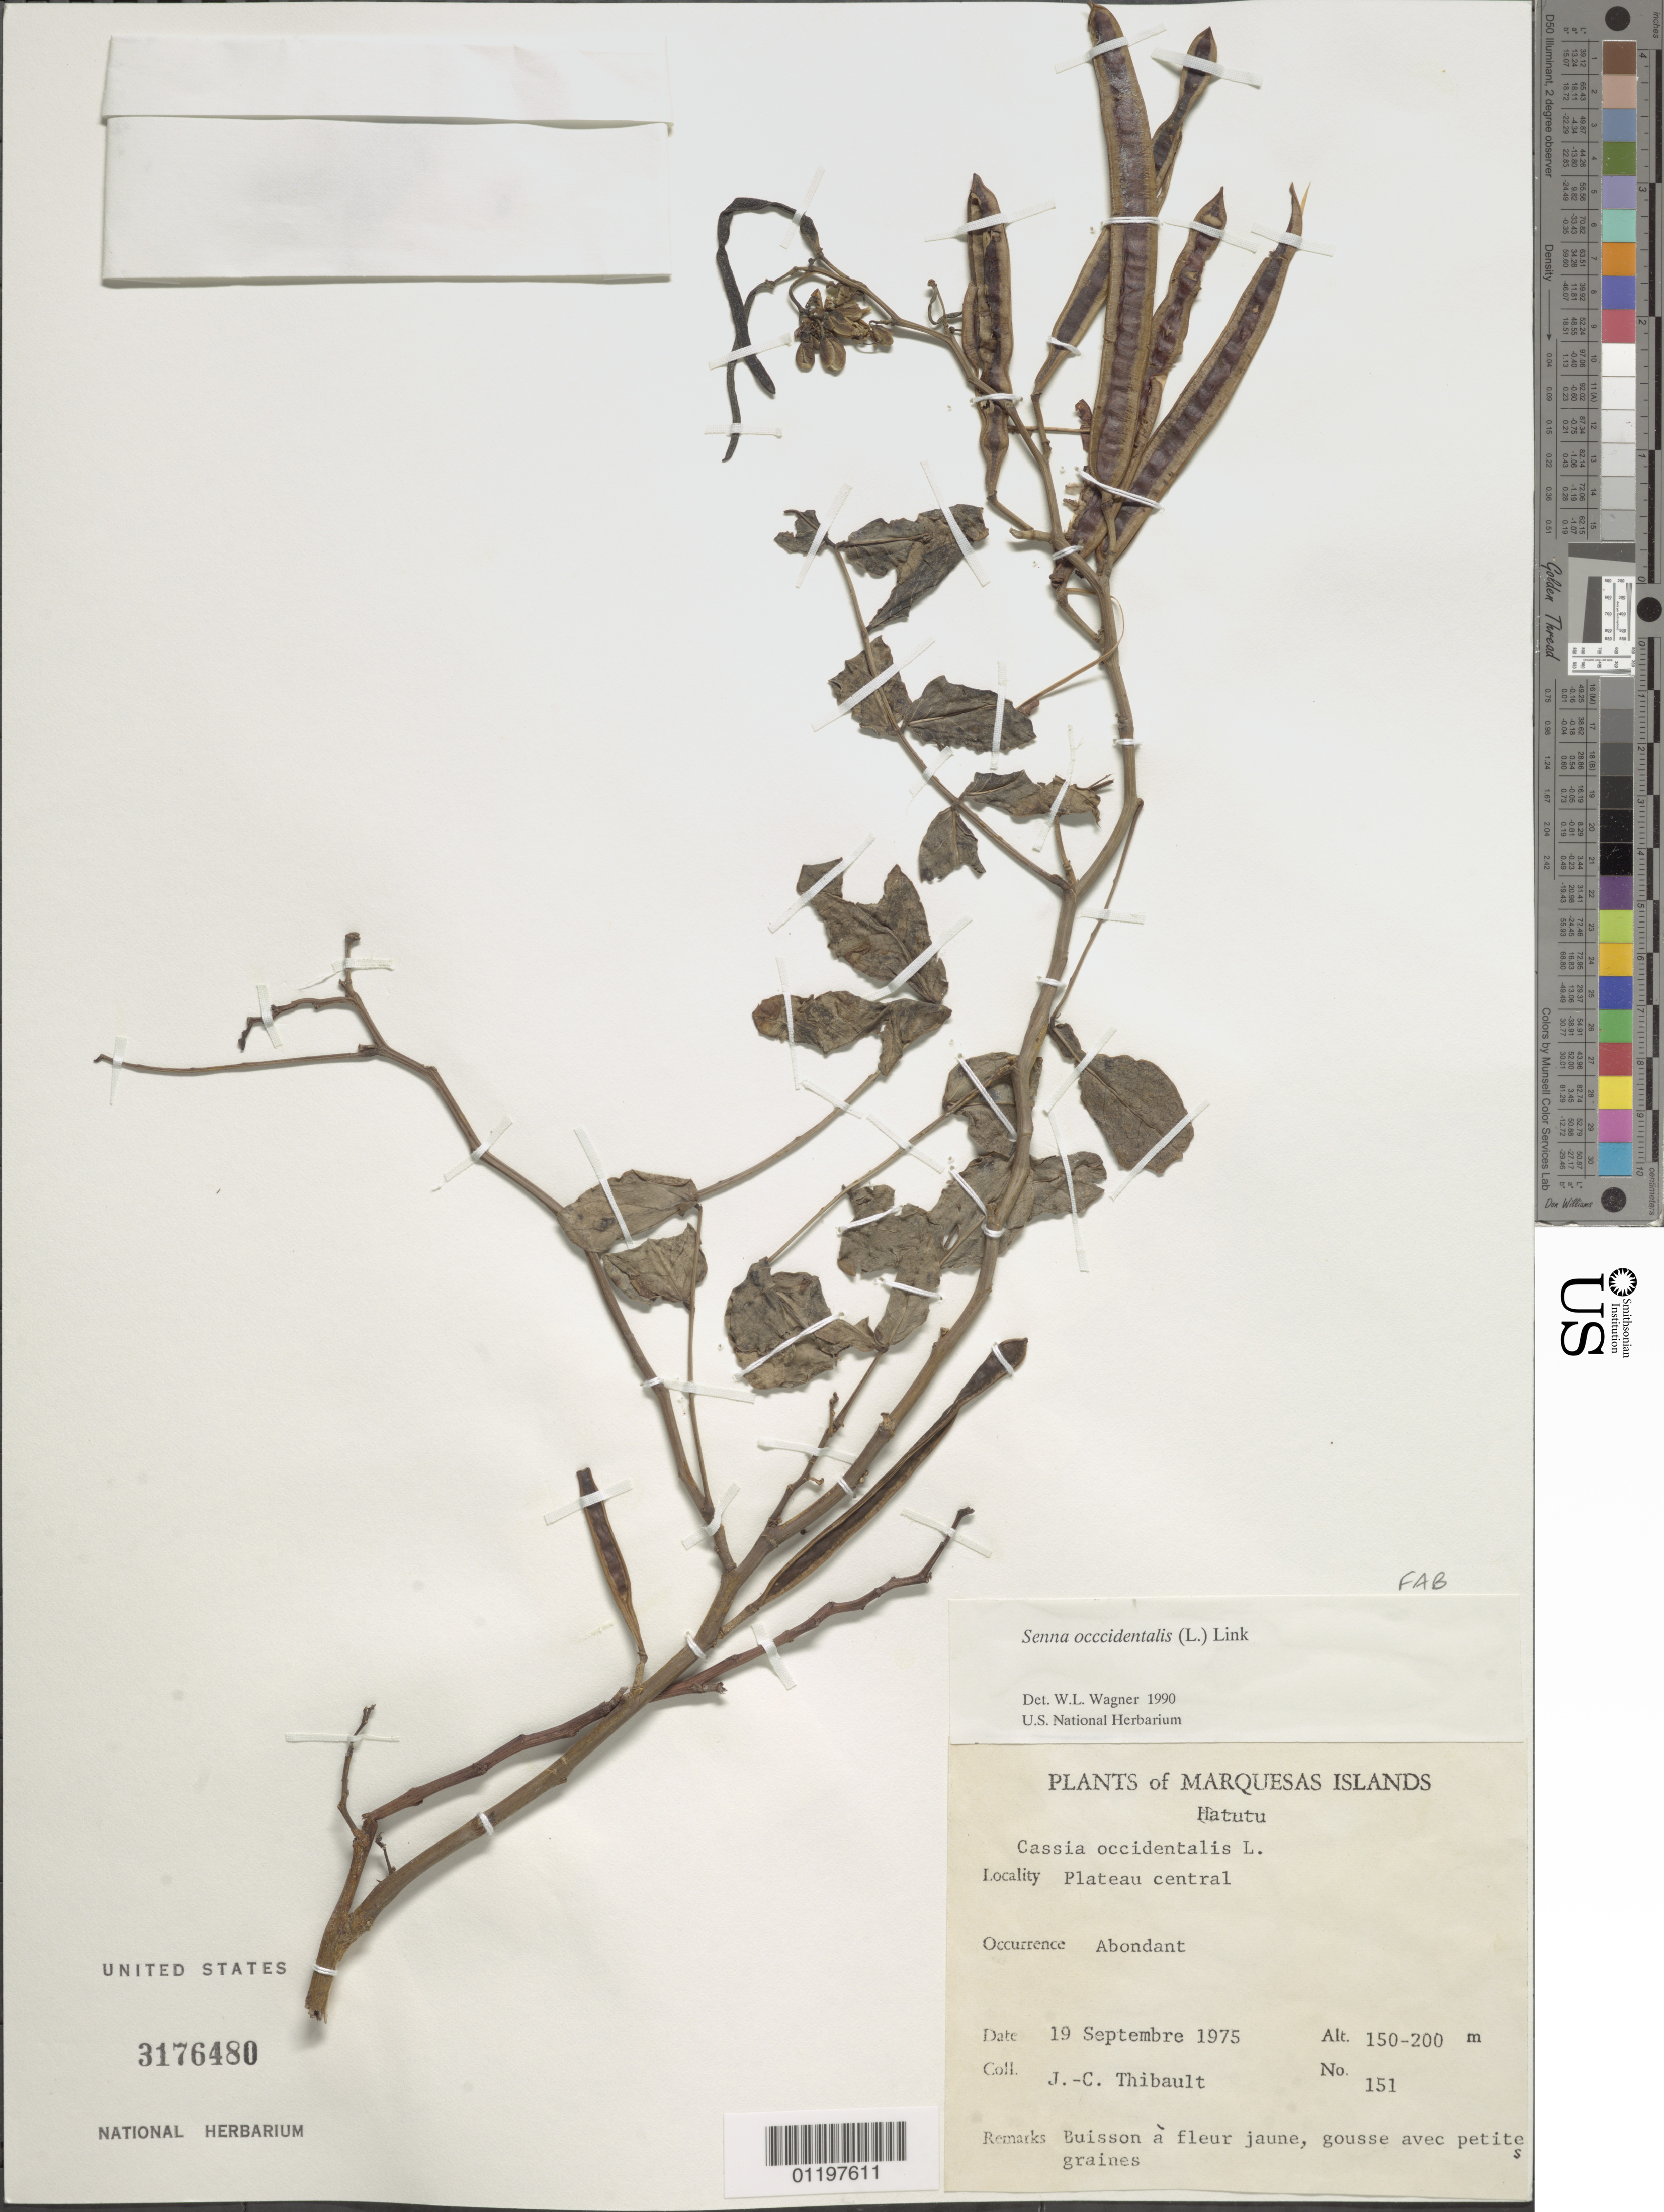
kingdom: Plantae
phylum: Tracheophyta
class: Magnoliopsida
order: Fabales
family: Fabaceae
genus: Senna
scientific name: Senna occidentalis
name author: (L.) Link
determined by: Wagner, W. L., (BOT), Smithsonian Institution - National Museum of Natural History (UNITED STATES)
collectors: J. Thibault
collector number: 151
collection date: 1975-09-19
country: French Polynesia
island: Hatutaa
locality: Plateau centrale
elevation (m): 150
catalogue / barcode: US 3176480